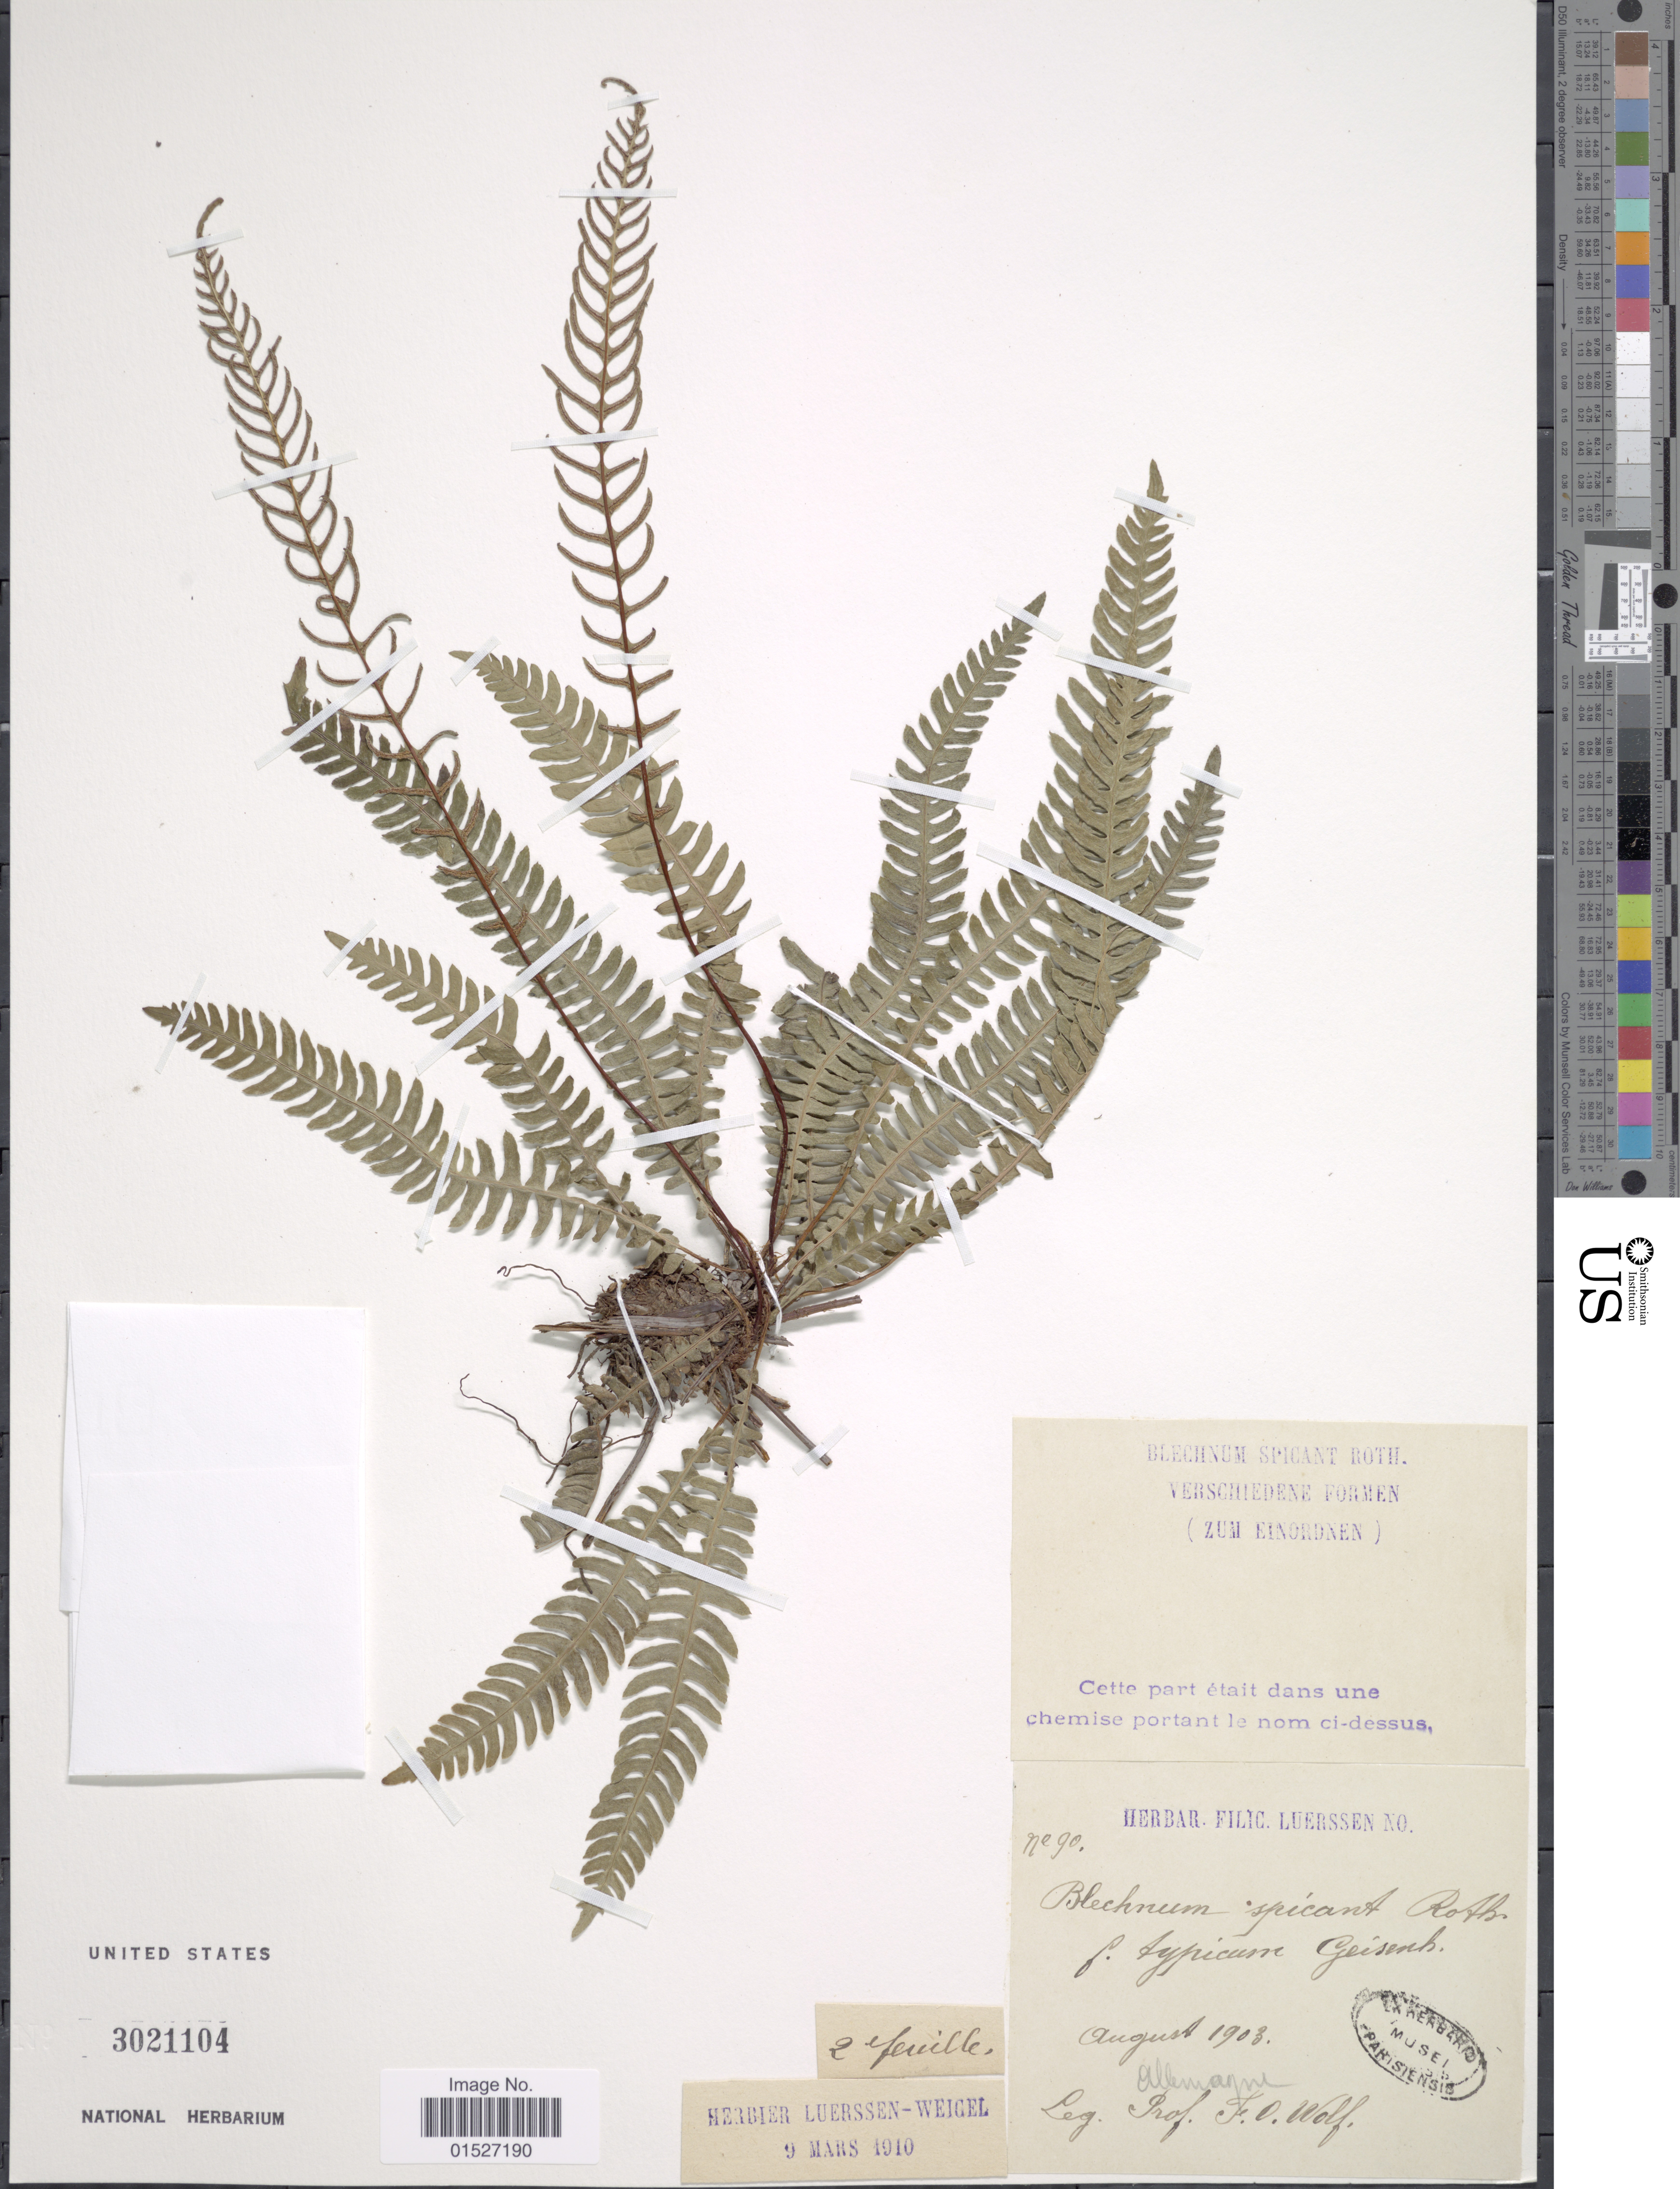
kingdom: Plantae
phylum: Tracheophyta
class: Polypodiopsida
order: Polypodiales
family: Blechnaceae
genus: Blechnum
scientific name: Blechnum spicant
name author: (L.) Sm.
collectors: F. Wolf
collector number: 90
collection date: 1903-08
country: Germany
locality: Allamagne.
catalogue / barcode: US 3021104